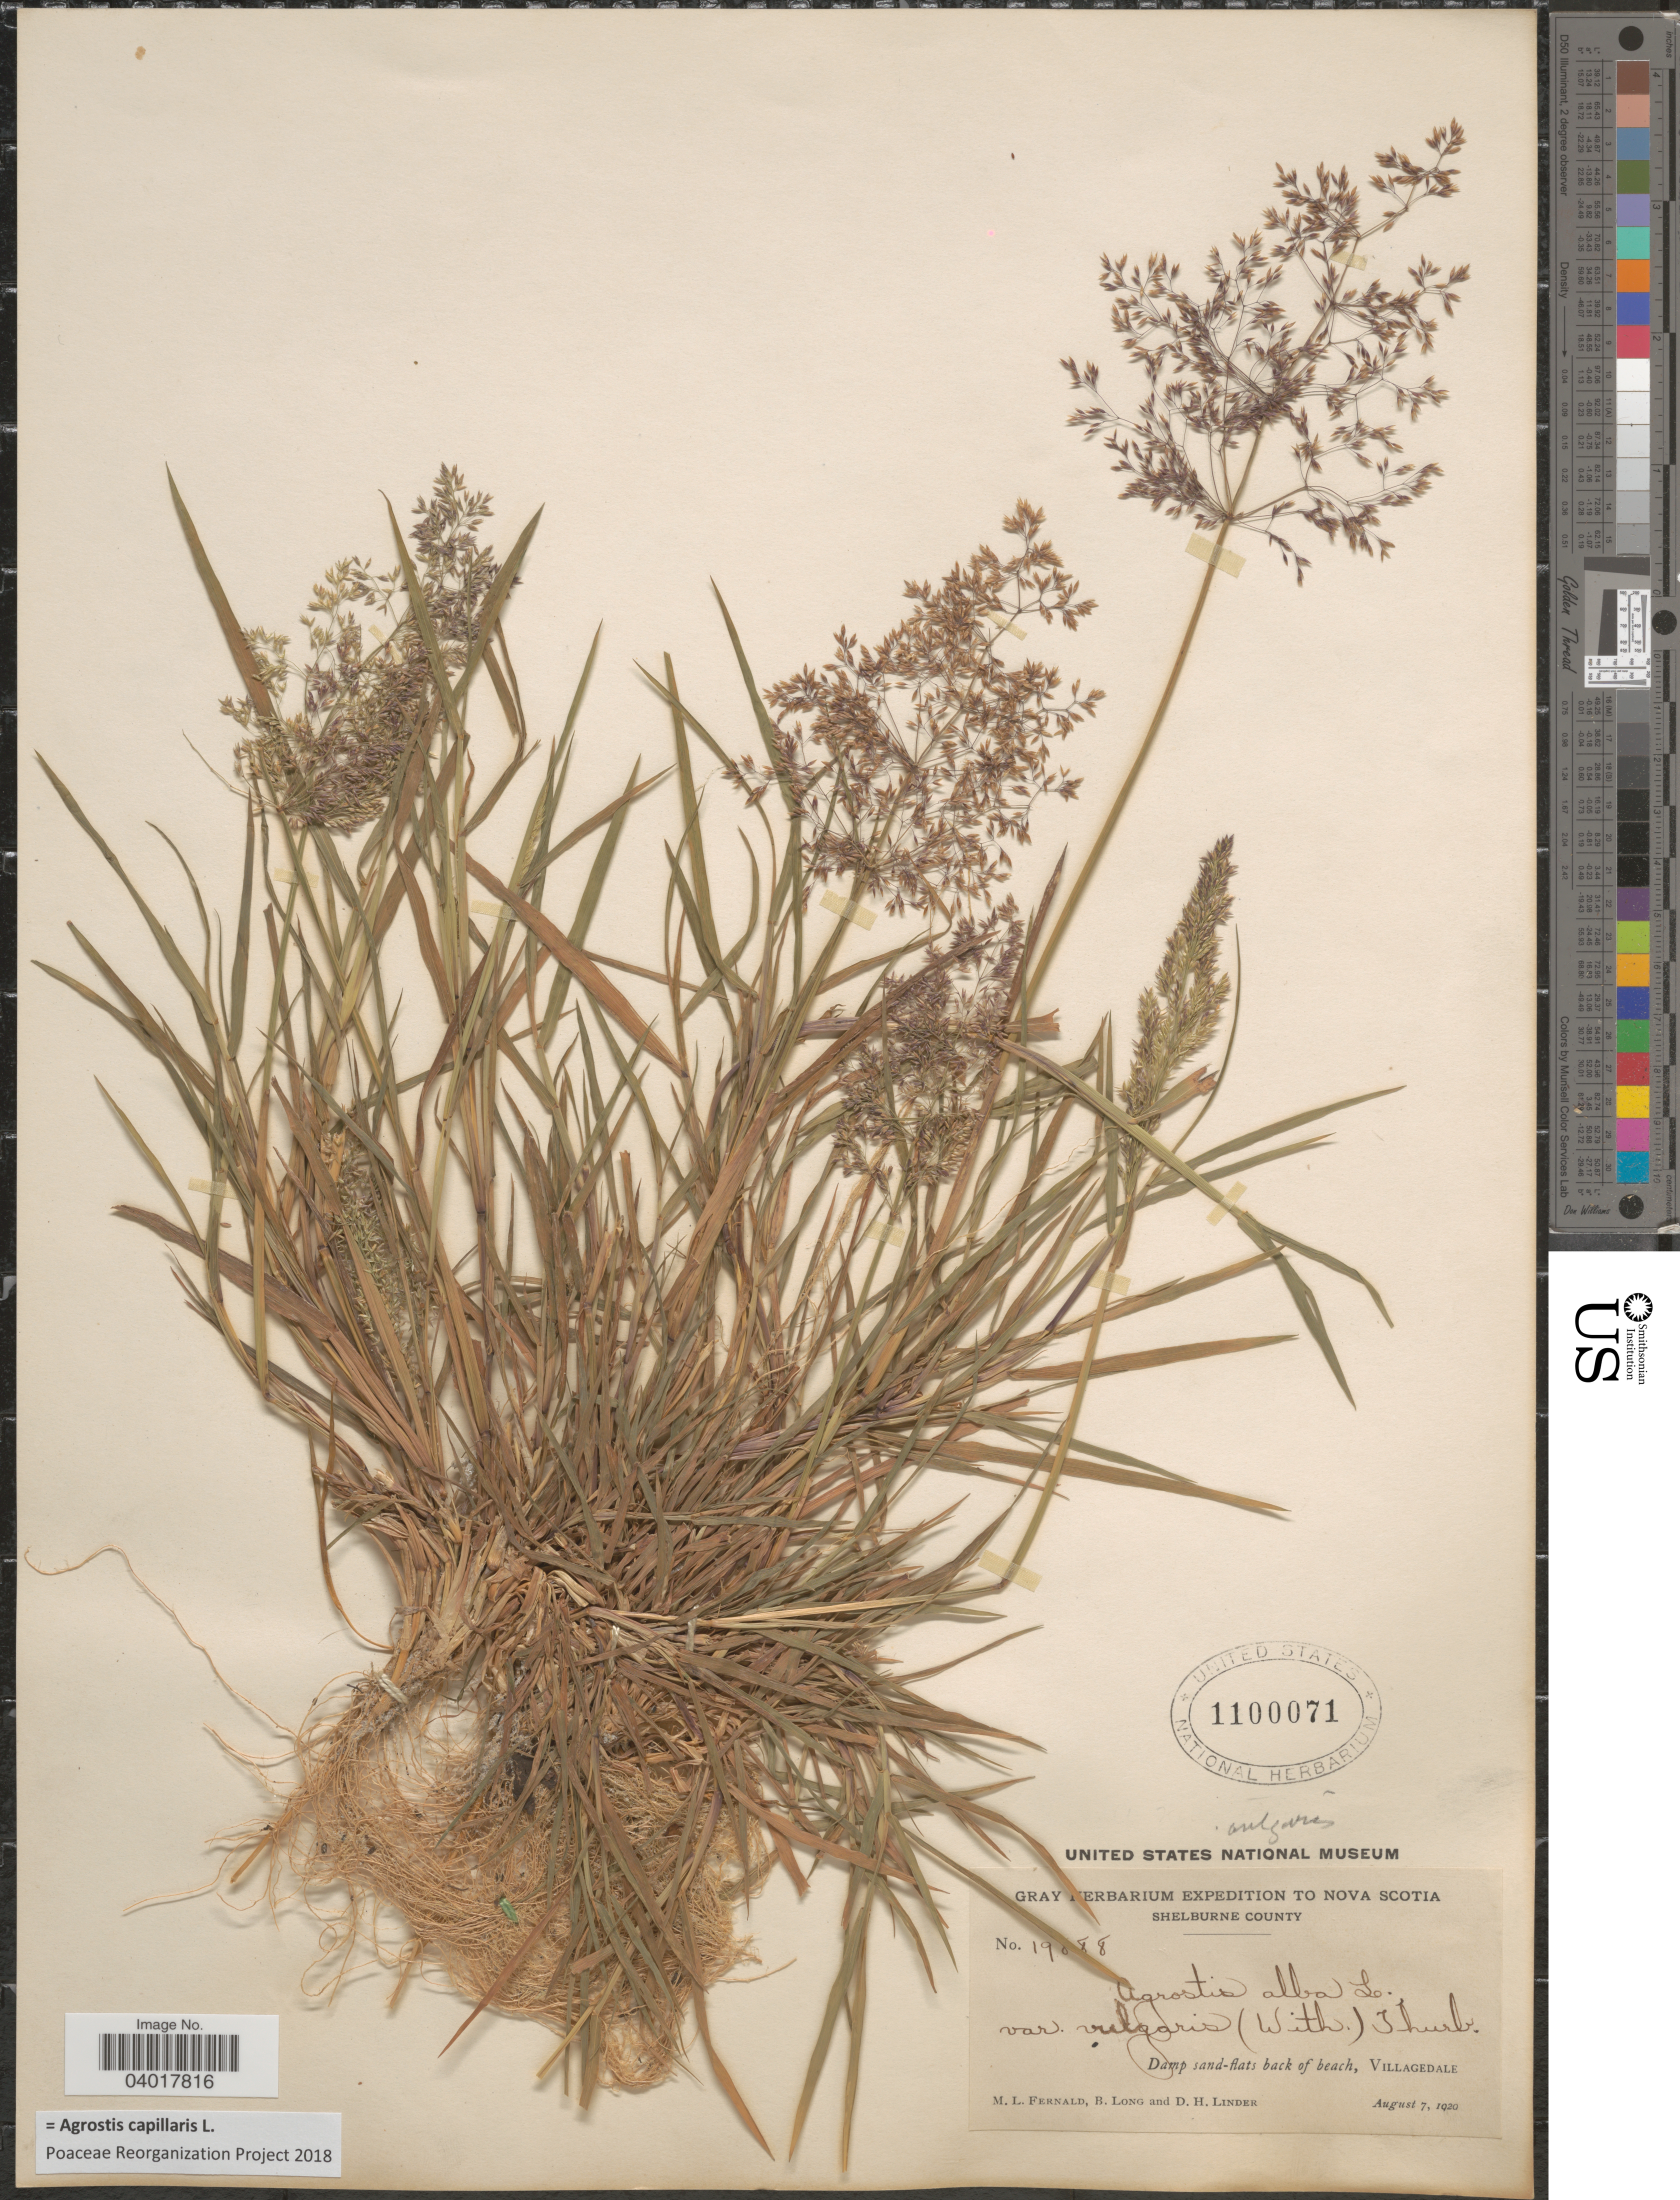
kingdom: Plantae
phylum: Tracheophyta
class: Liliopsida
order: Poales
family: Poaceae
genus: Agrostis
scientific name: Agrostis capillaris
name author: L.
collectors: M. L. Fernald, B. Long & D. Linder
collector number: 19!88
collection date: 1920-08-07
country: Canada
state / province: Nova Scotia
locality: Shelburne County. Damp sand-flats back of beach, Villagedale.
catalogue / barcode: US 1100071